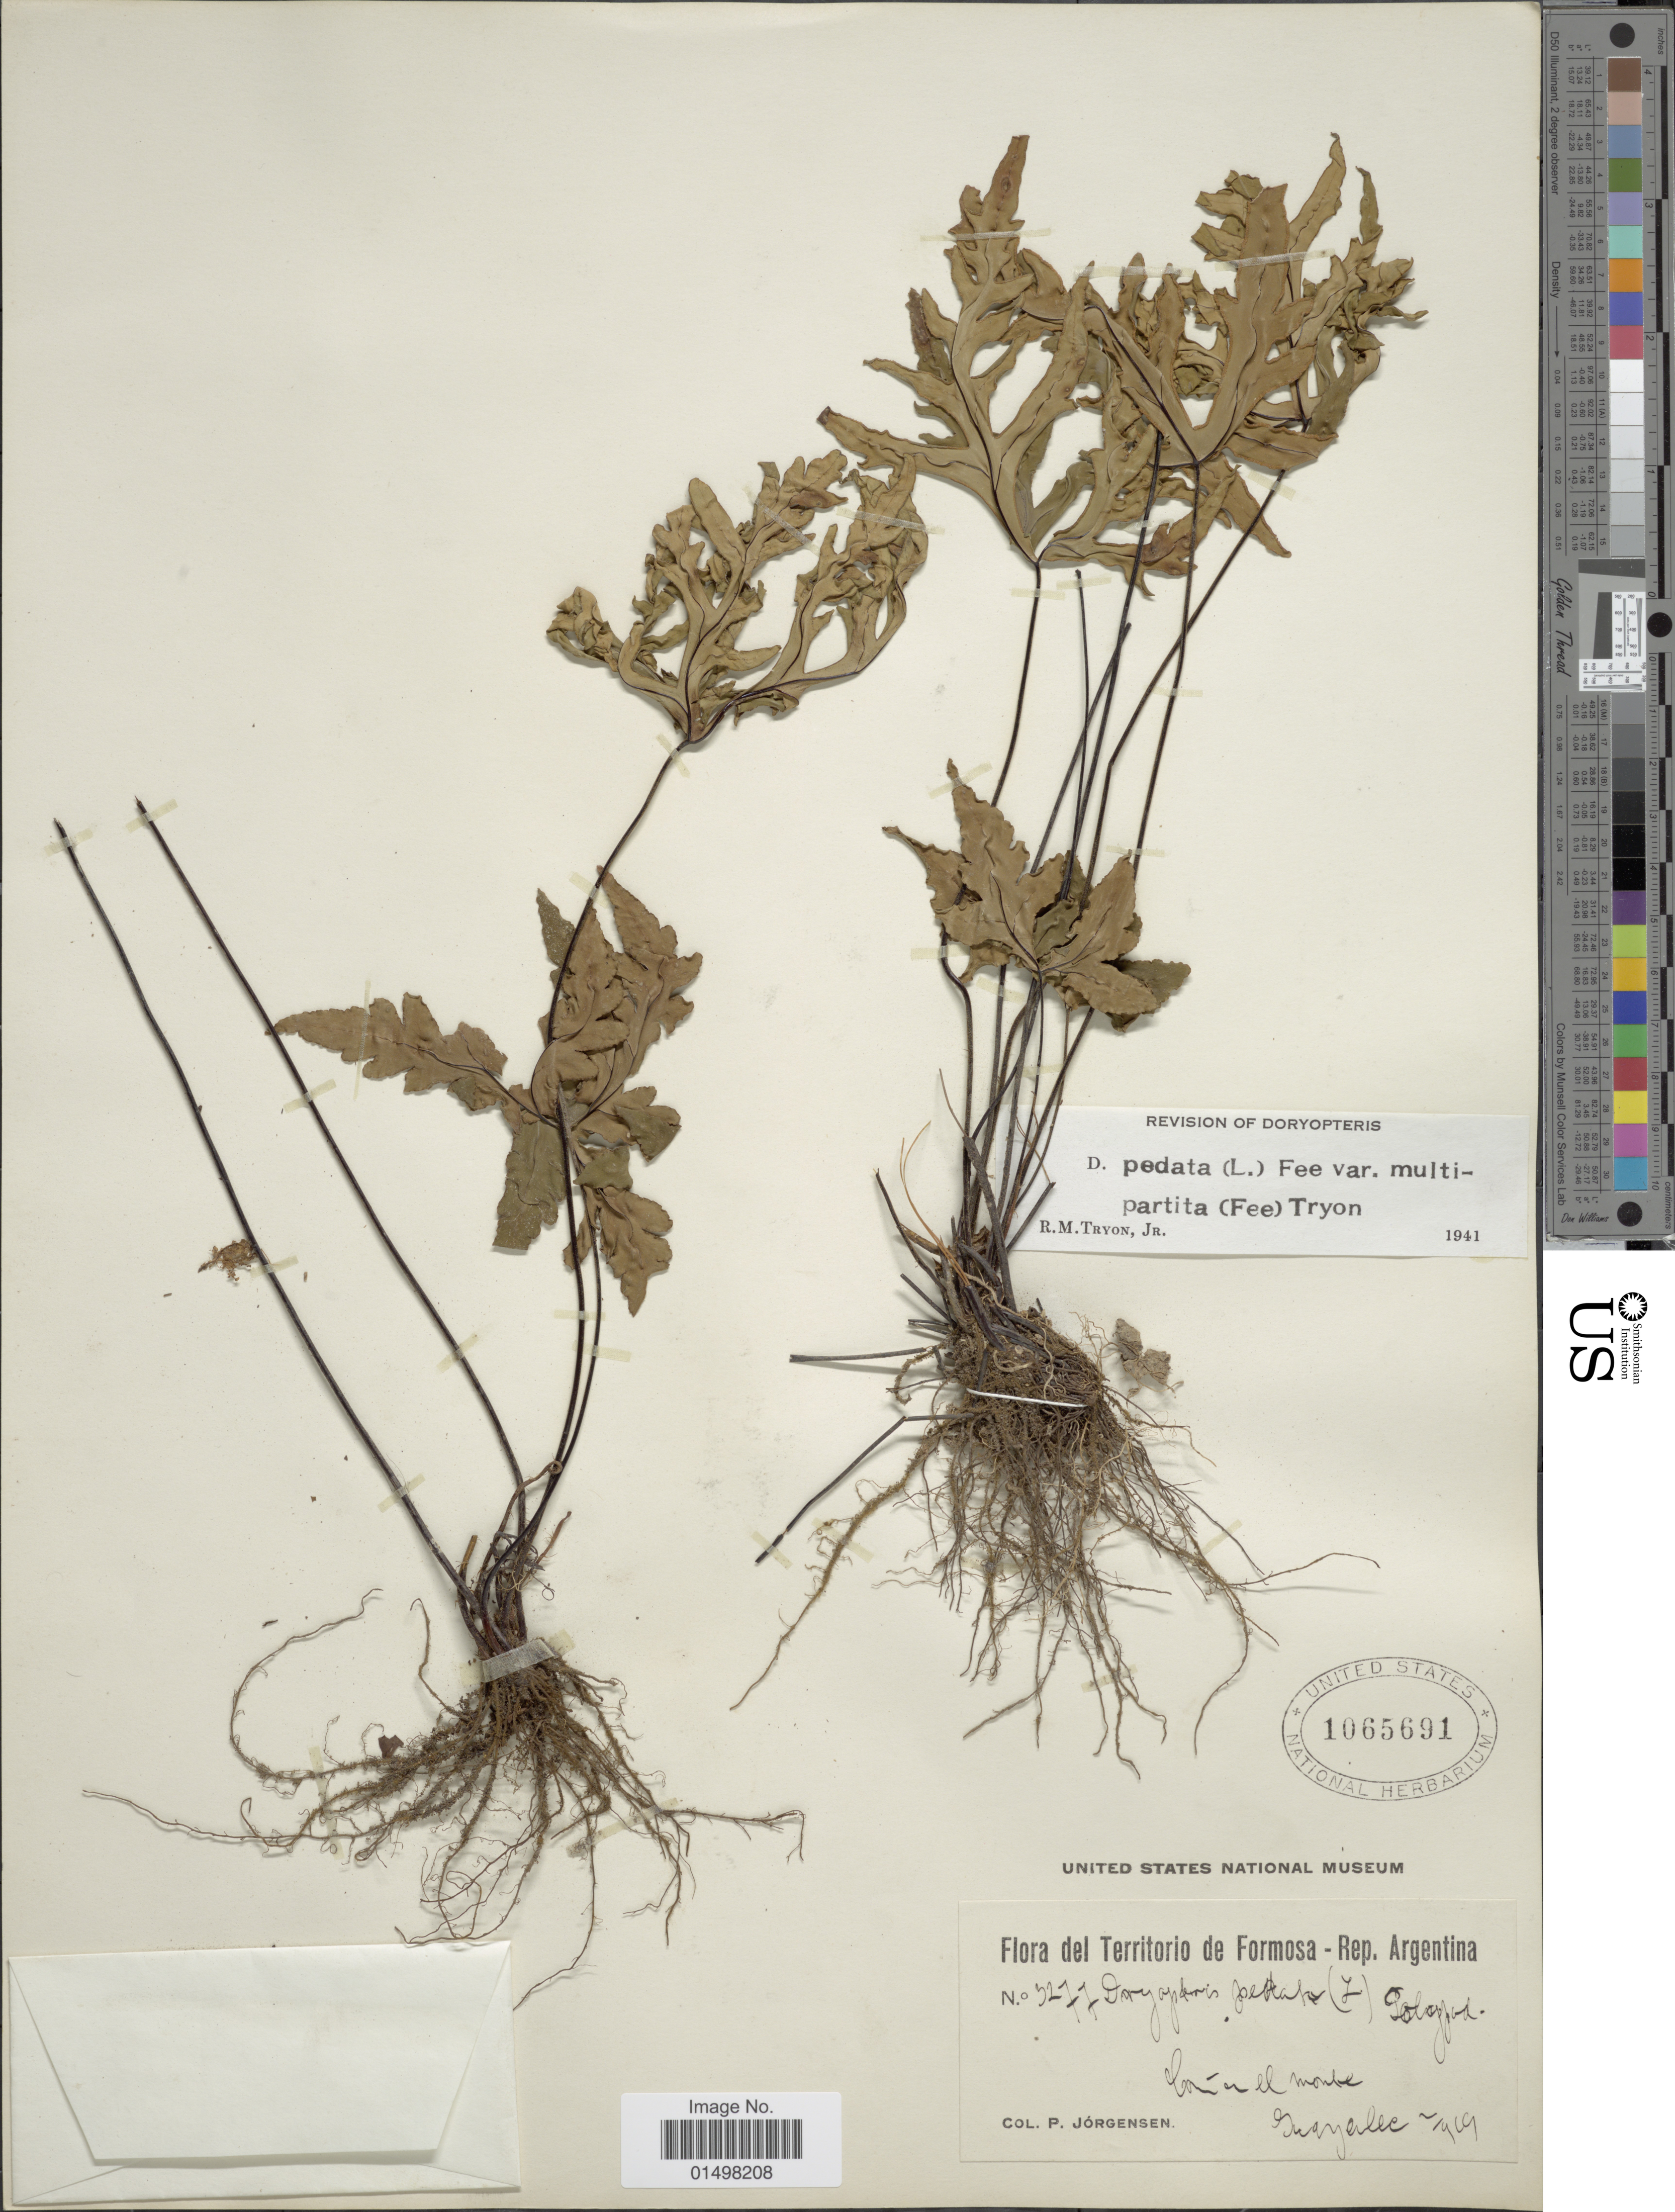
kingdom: Plantae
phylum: Tracheophyta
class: Polypodiopsida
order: Polypodiales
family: Pteridaceae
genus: Doryopteris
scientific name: Doryopteris pedata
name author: (L.) Fée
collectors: P. Jörgensen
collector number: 3277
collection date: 1919-02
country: Argentina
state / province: Formosa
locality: Territorio de Formosa - Rep. Argentina. Comun el monte. Guaycolec.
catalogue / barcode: US 1065691